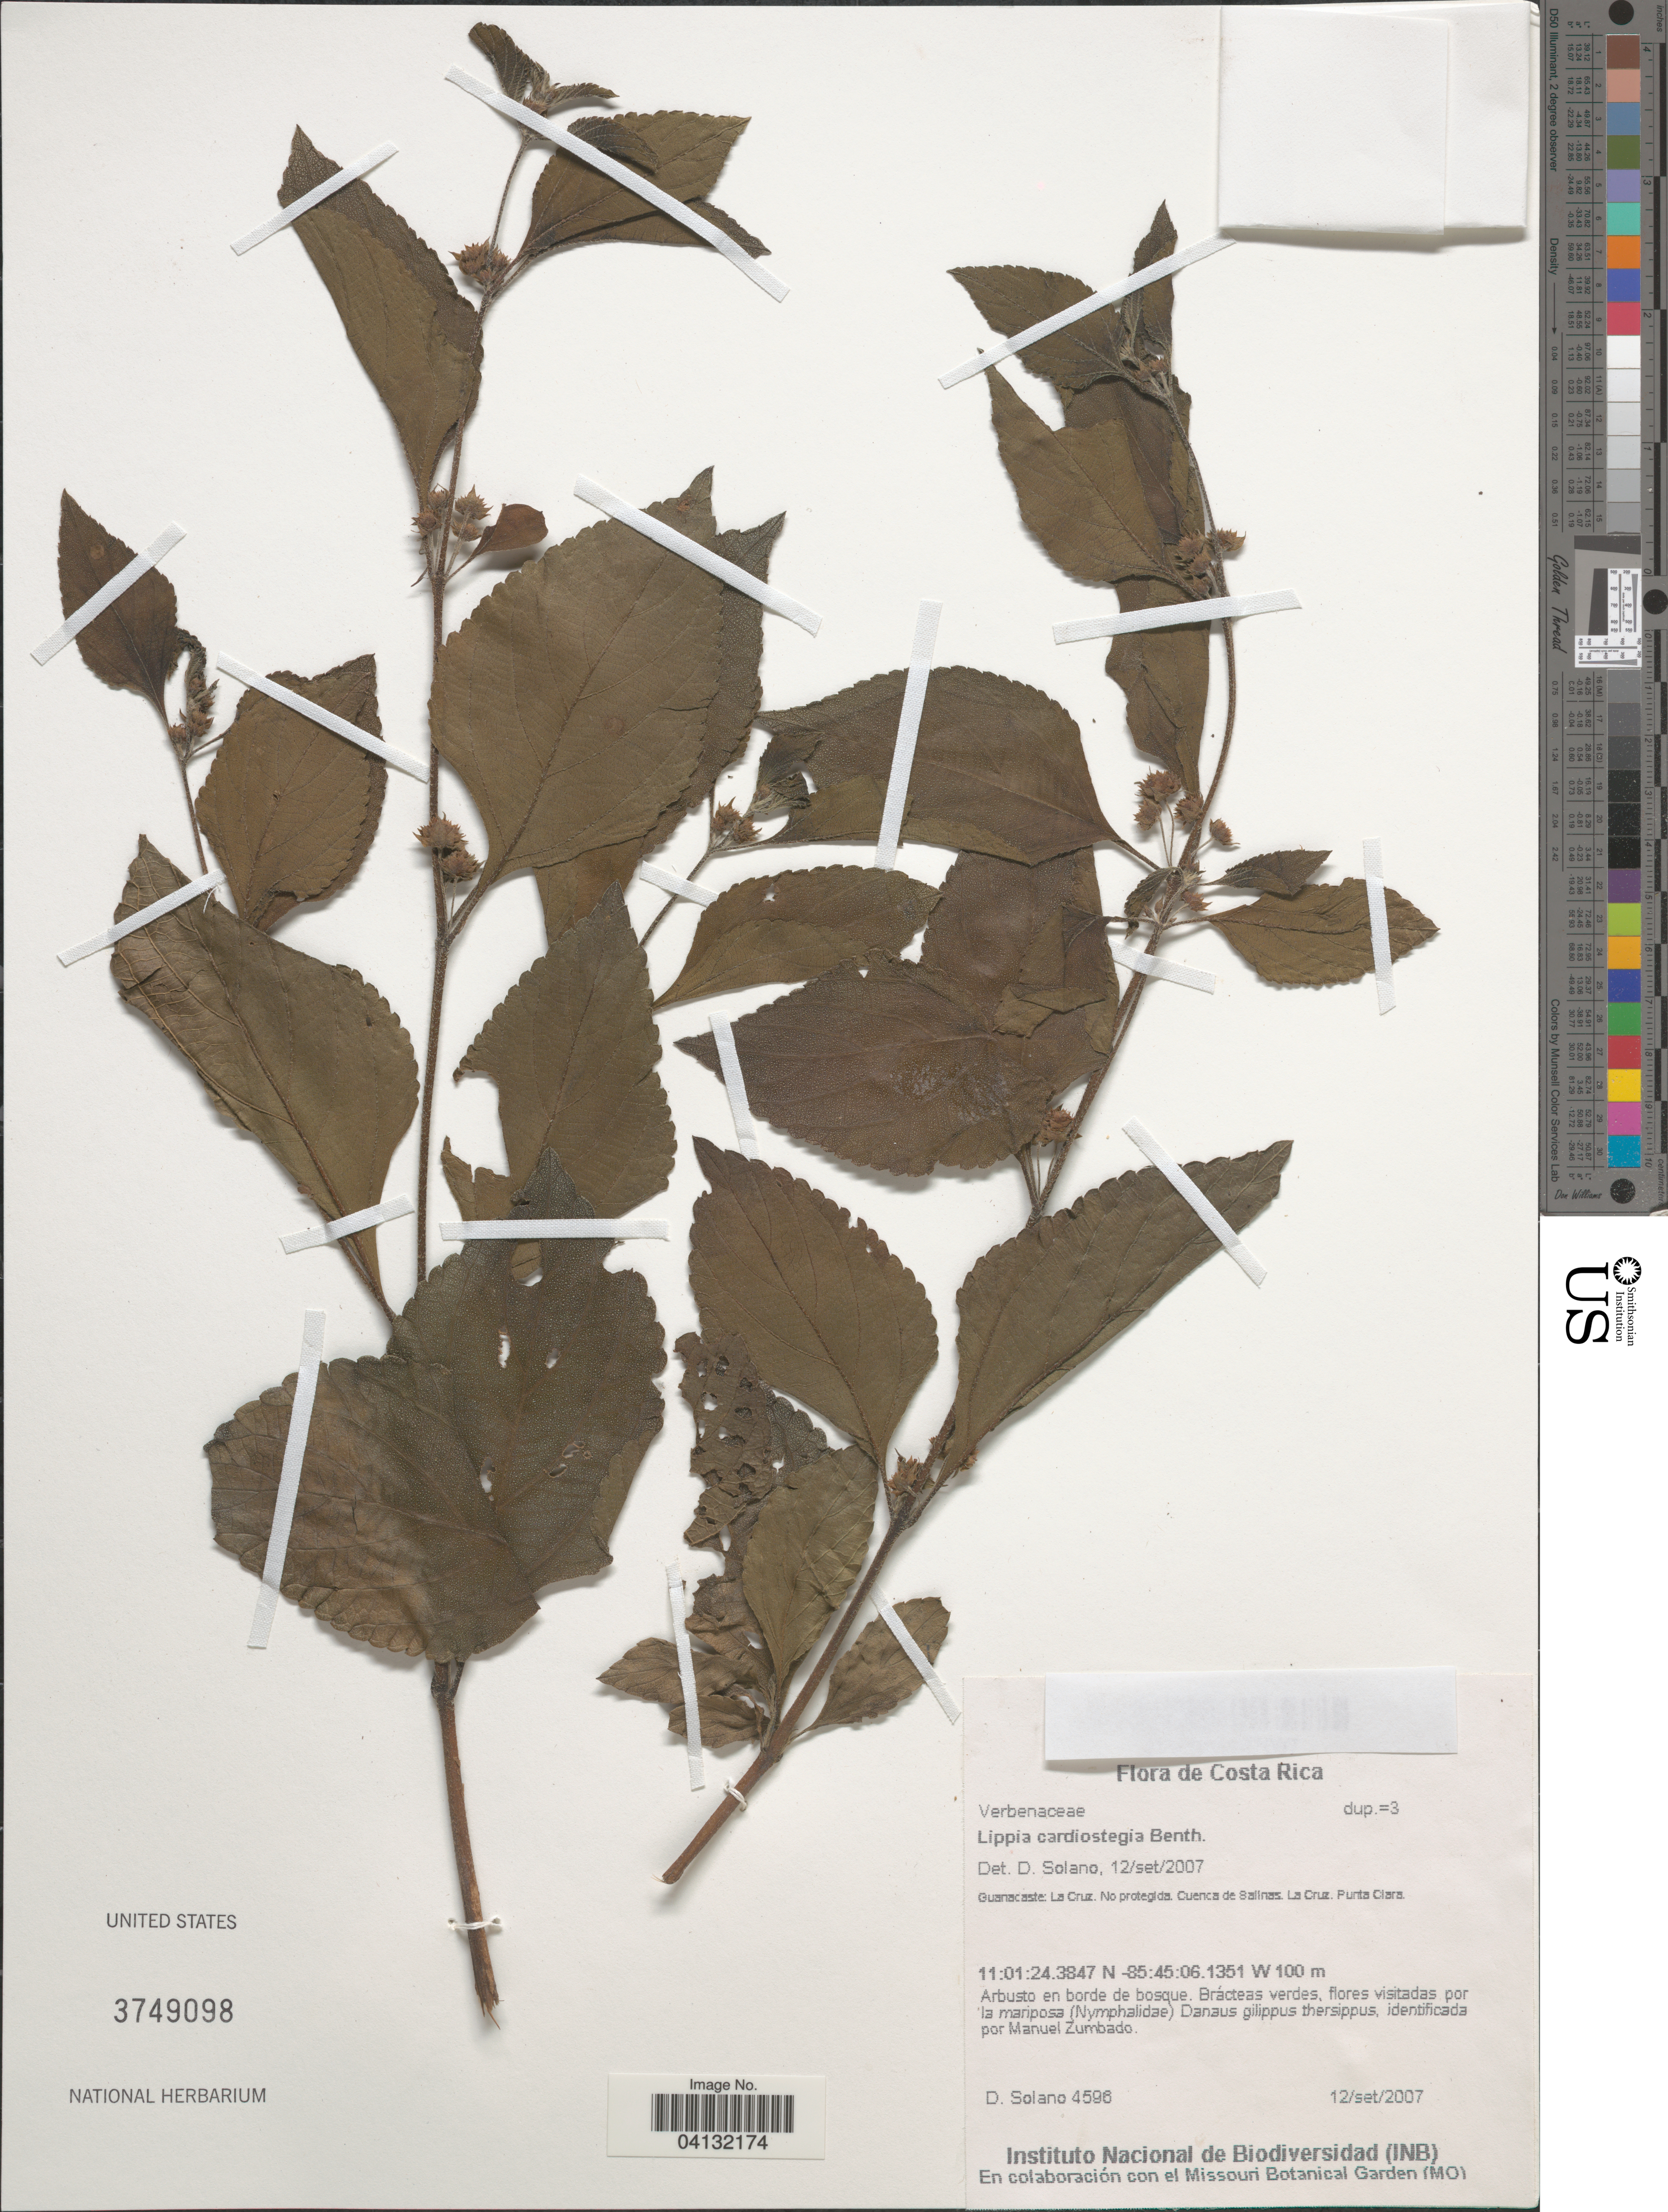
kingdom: Plantae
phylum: Tracheophyta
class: Magnoliopsida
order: Lamiales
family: Verbenaceae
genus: Lippia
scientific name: Lippia cardiostegia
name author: Benth.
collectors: D. Solano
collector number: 4596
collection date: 2007-09-12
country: Costa Rica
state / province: Guanacaste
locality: La Cruz. No protegida. Cuenca de Salinas. La Cruz. Punta Clara.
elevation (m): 100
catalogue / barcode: US 3749098